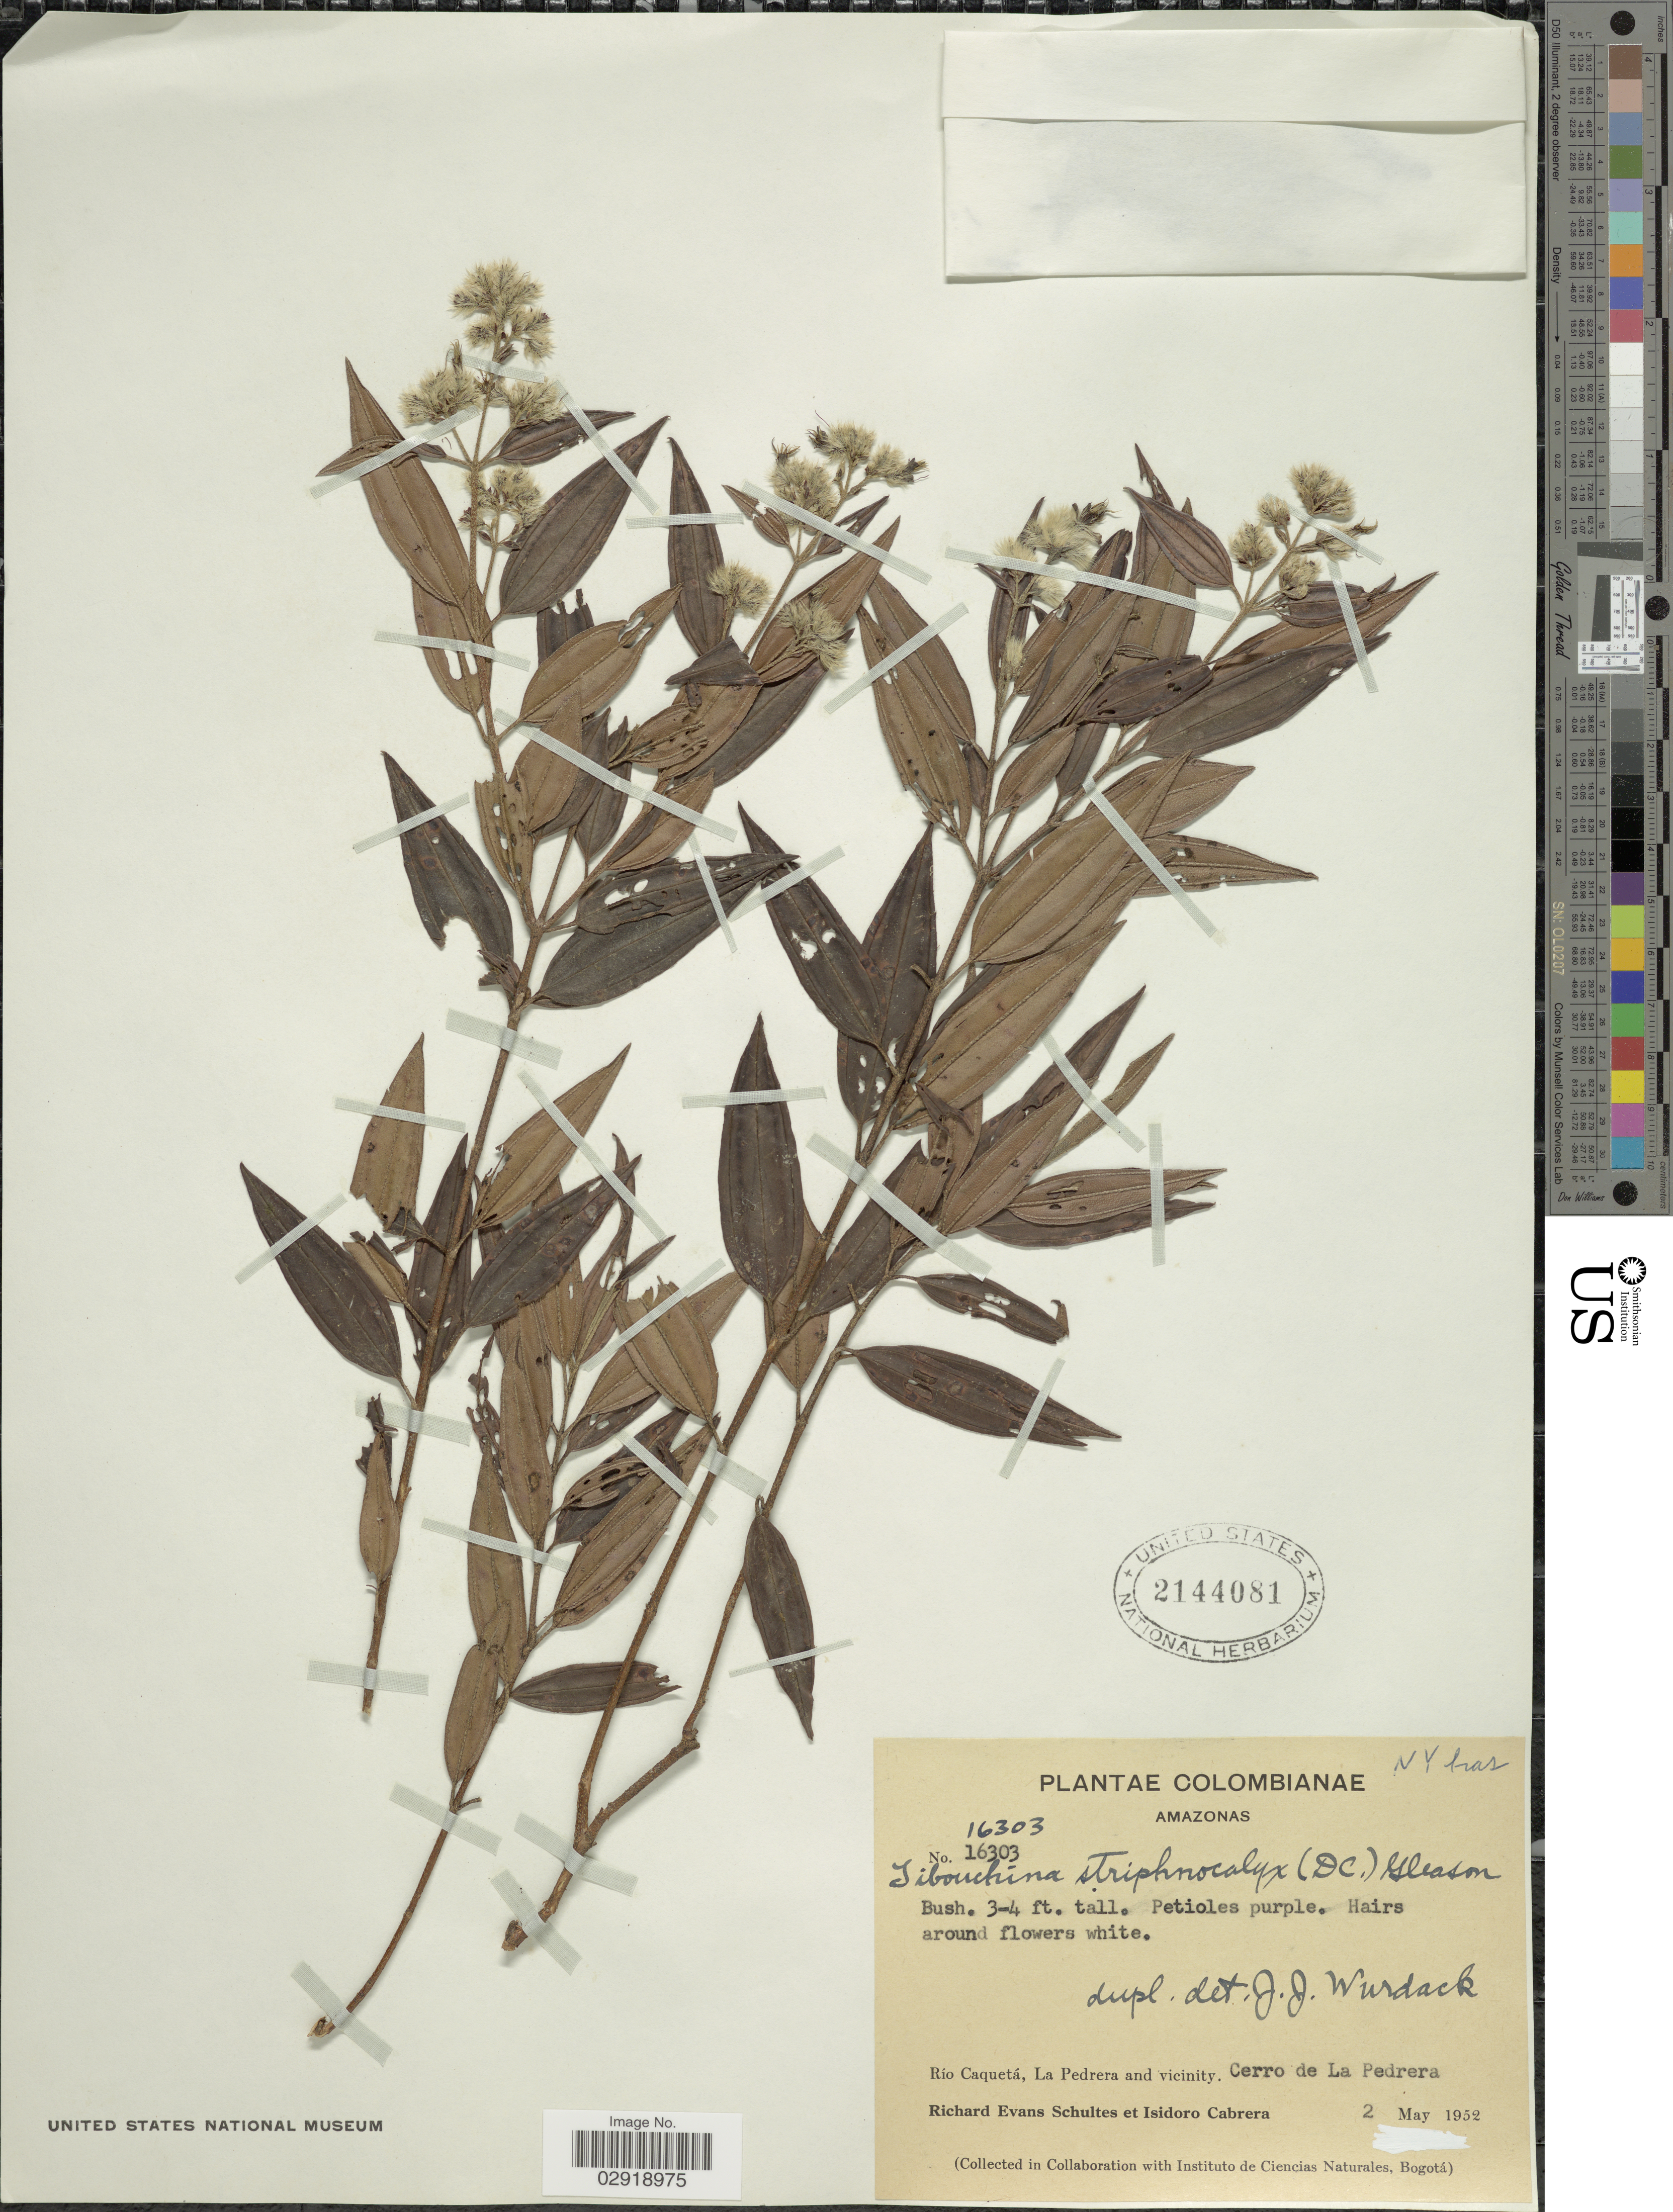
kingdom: Plantae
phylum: Tracheophyta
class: Magnoliopsida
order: Myrtales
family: Melastomataceae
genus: Tibouchina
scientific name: Tibouchina striphnocalyx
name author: (DC.) Gleason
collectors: R. E. Schultes & I. Cabrera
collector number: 16303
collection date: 1952-05-02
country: Colombia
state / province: Amazônas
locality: Río Caquetá, La Pedrera and vicinity. Cerro de La Pedrera.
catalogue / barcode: US 2144081